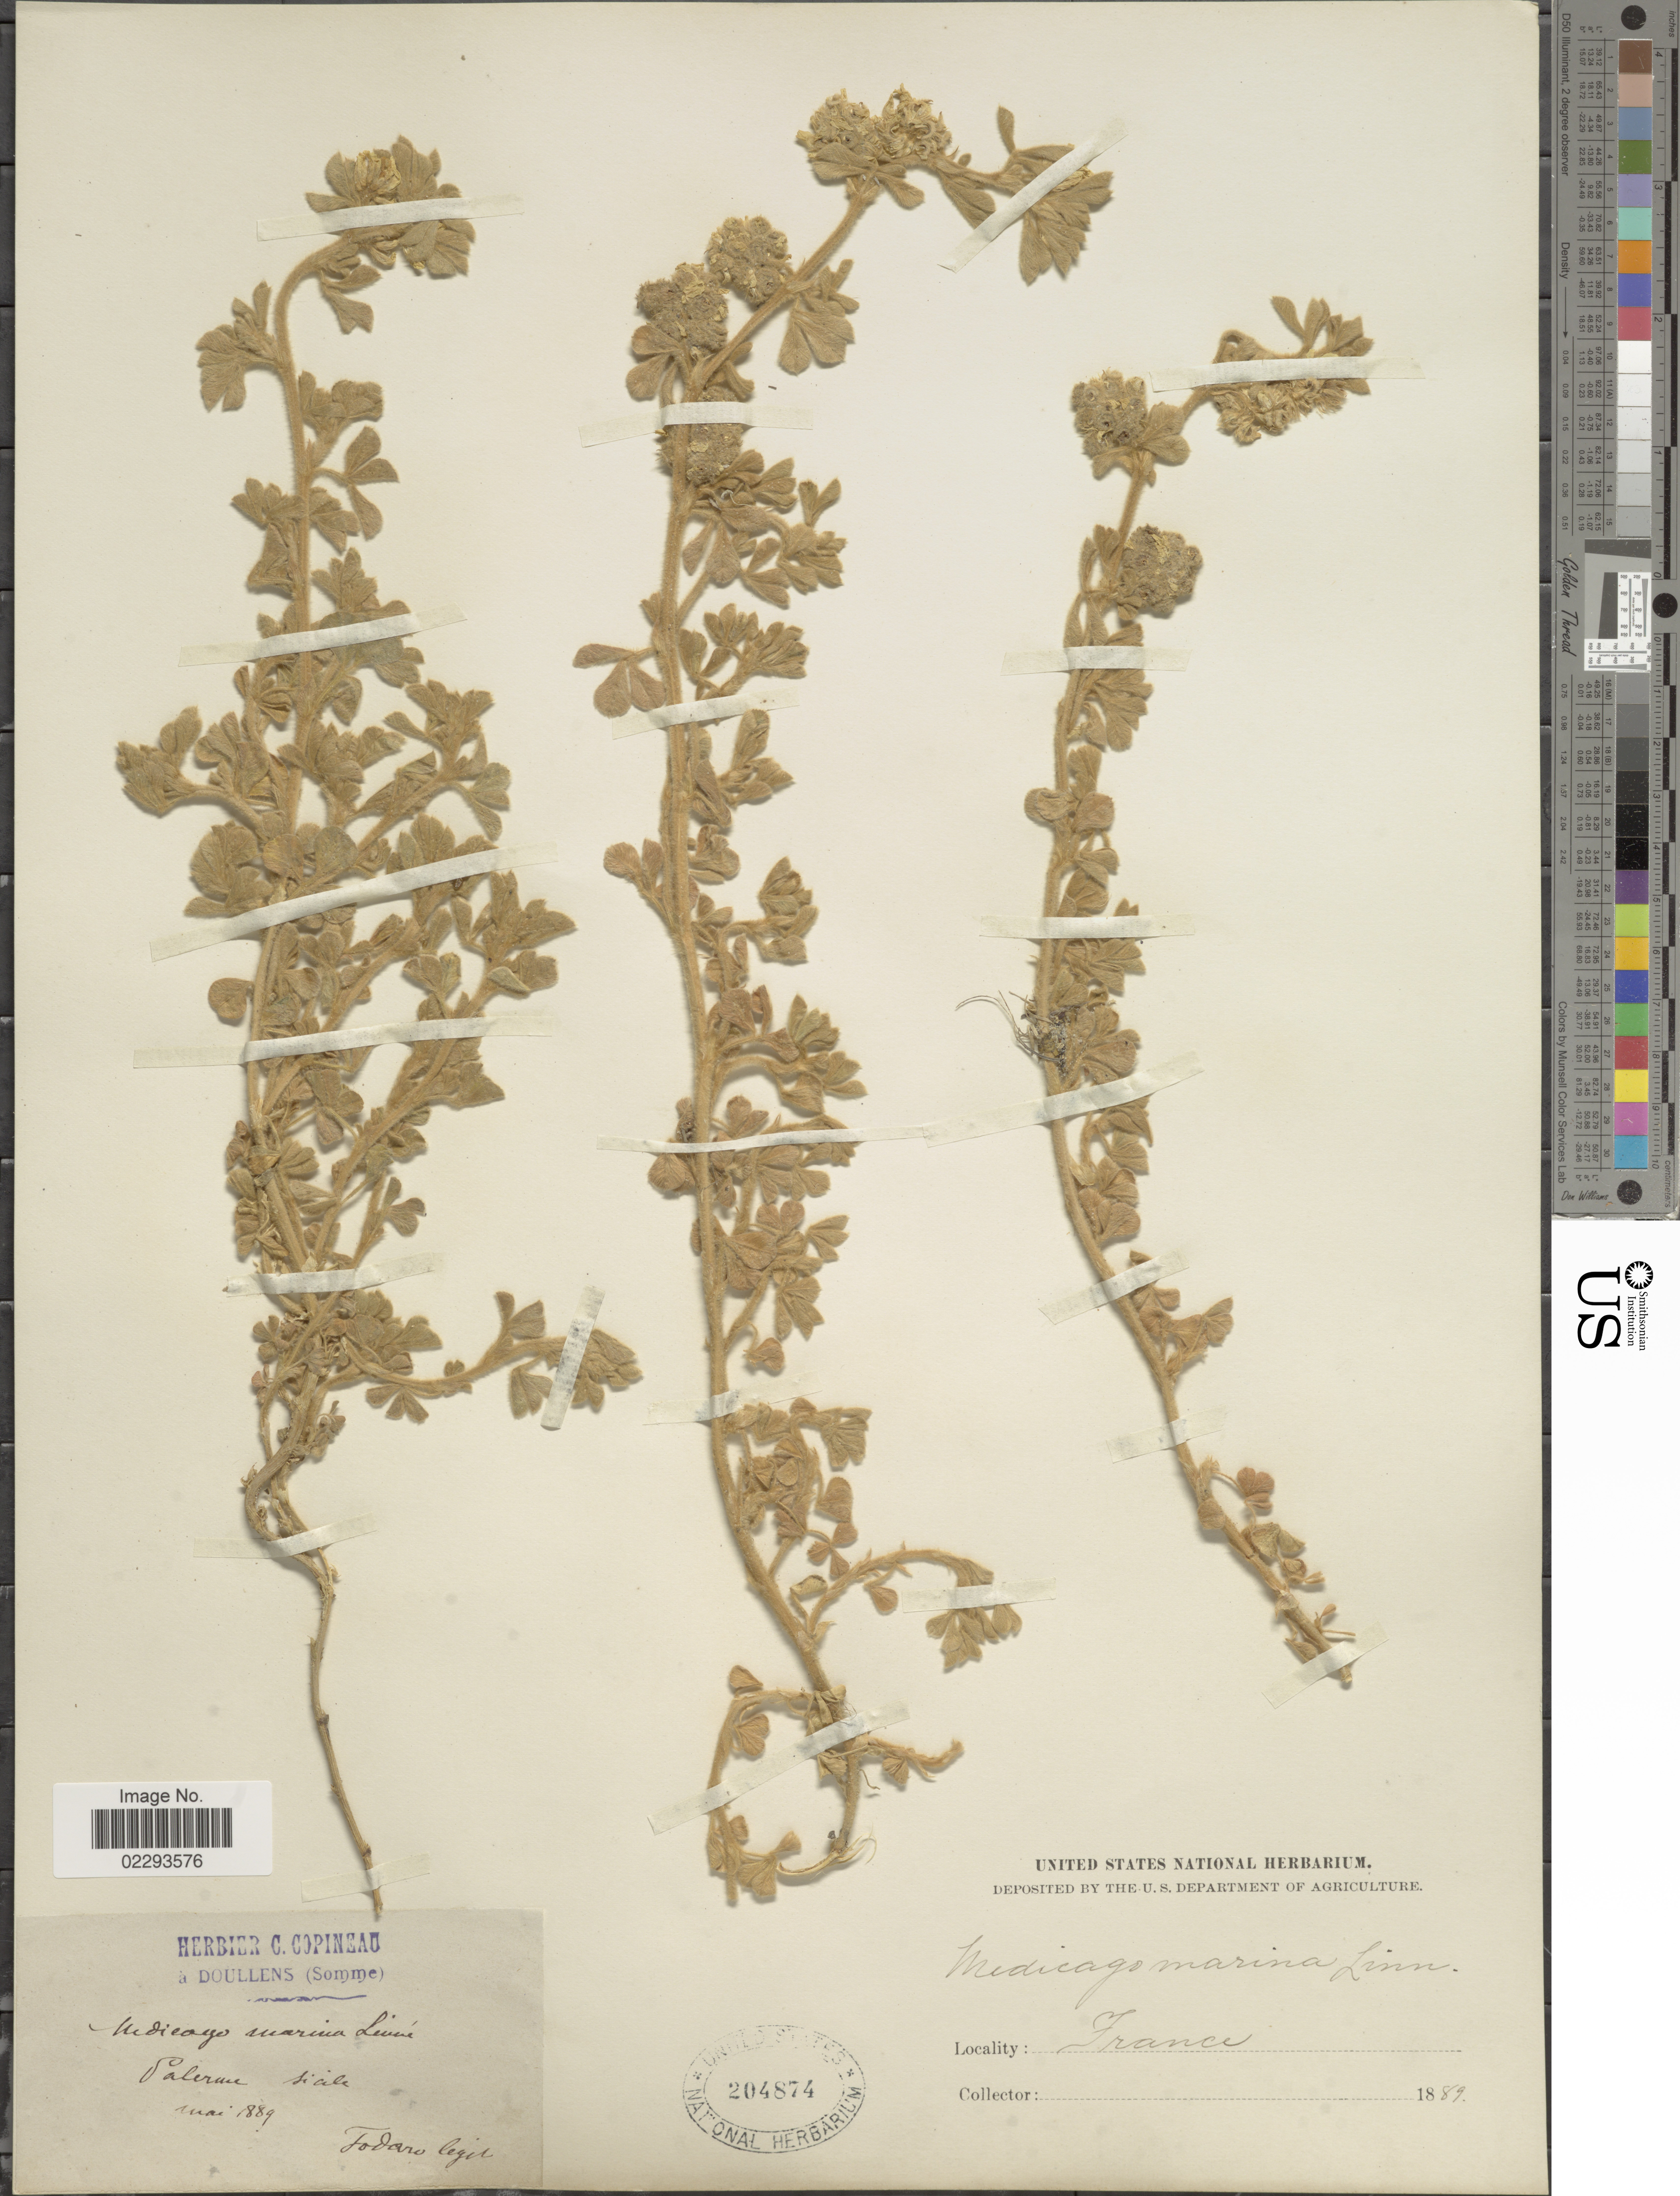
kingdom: Plantae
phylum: Tracheophyta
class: Magnoliopsida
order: Fabales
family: Fabaceae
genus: Medicago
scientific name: Medicago marina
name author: L.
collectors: Fodaro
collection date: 1889-05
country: France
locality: Valerme sicile [interpreted]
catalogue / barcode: US 204874